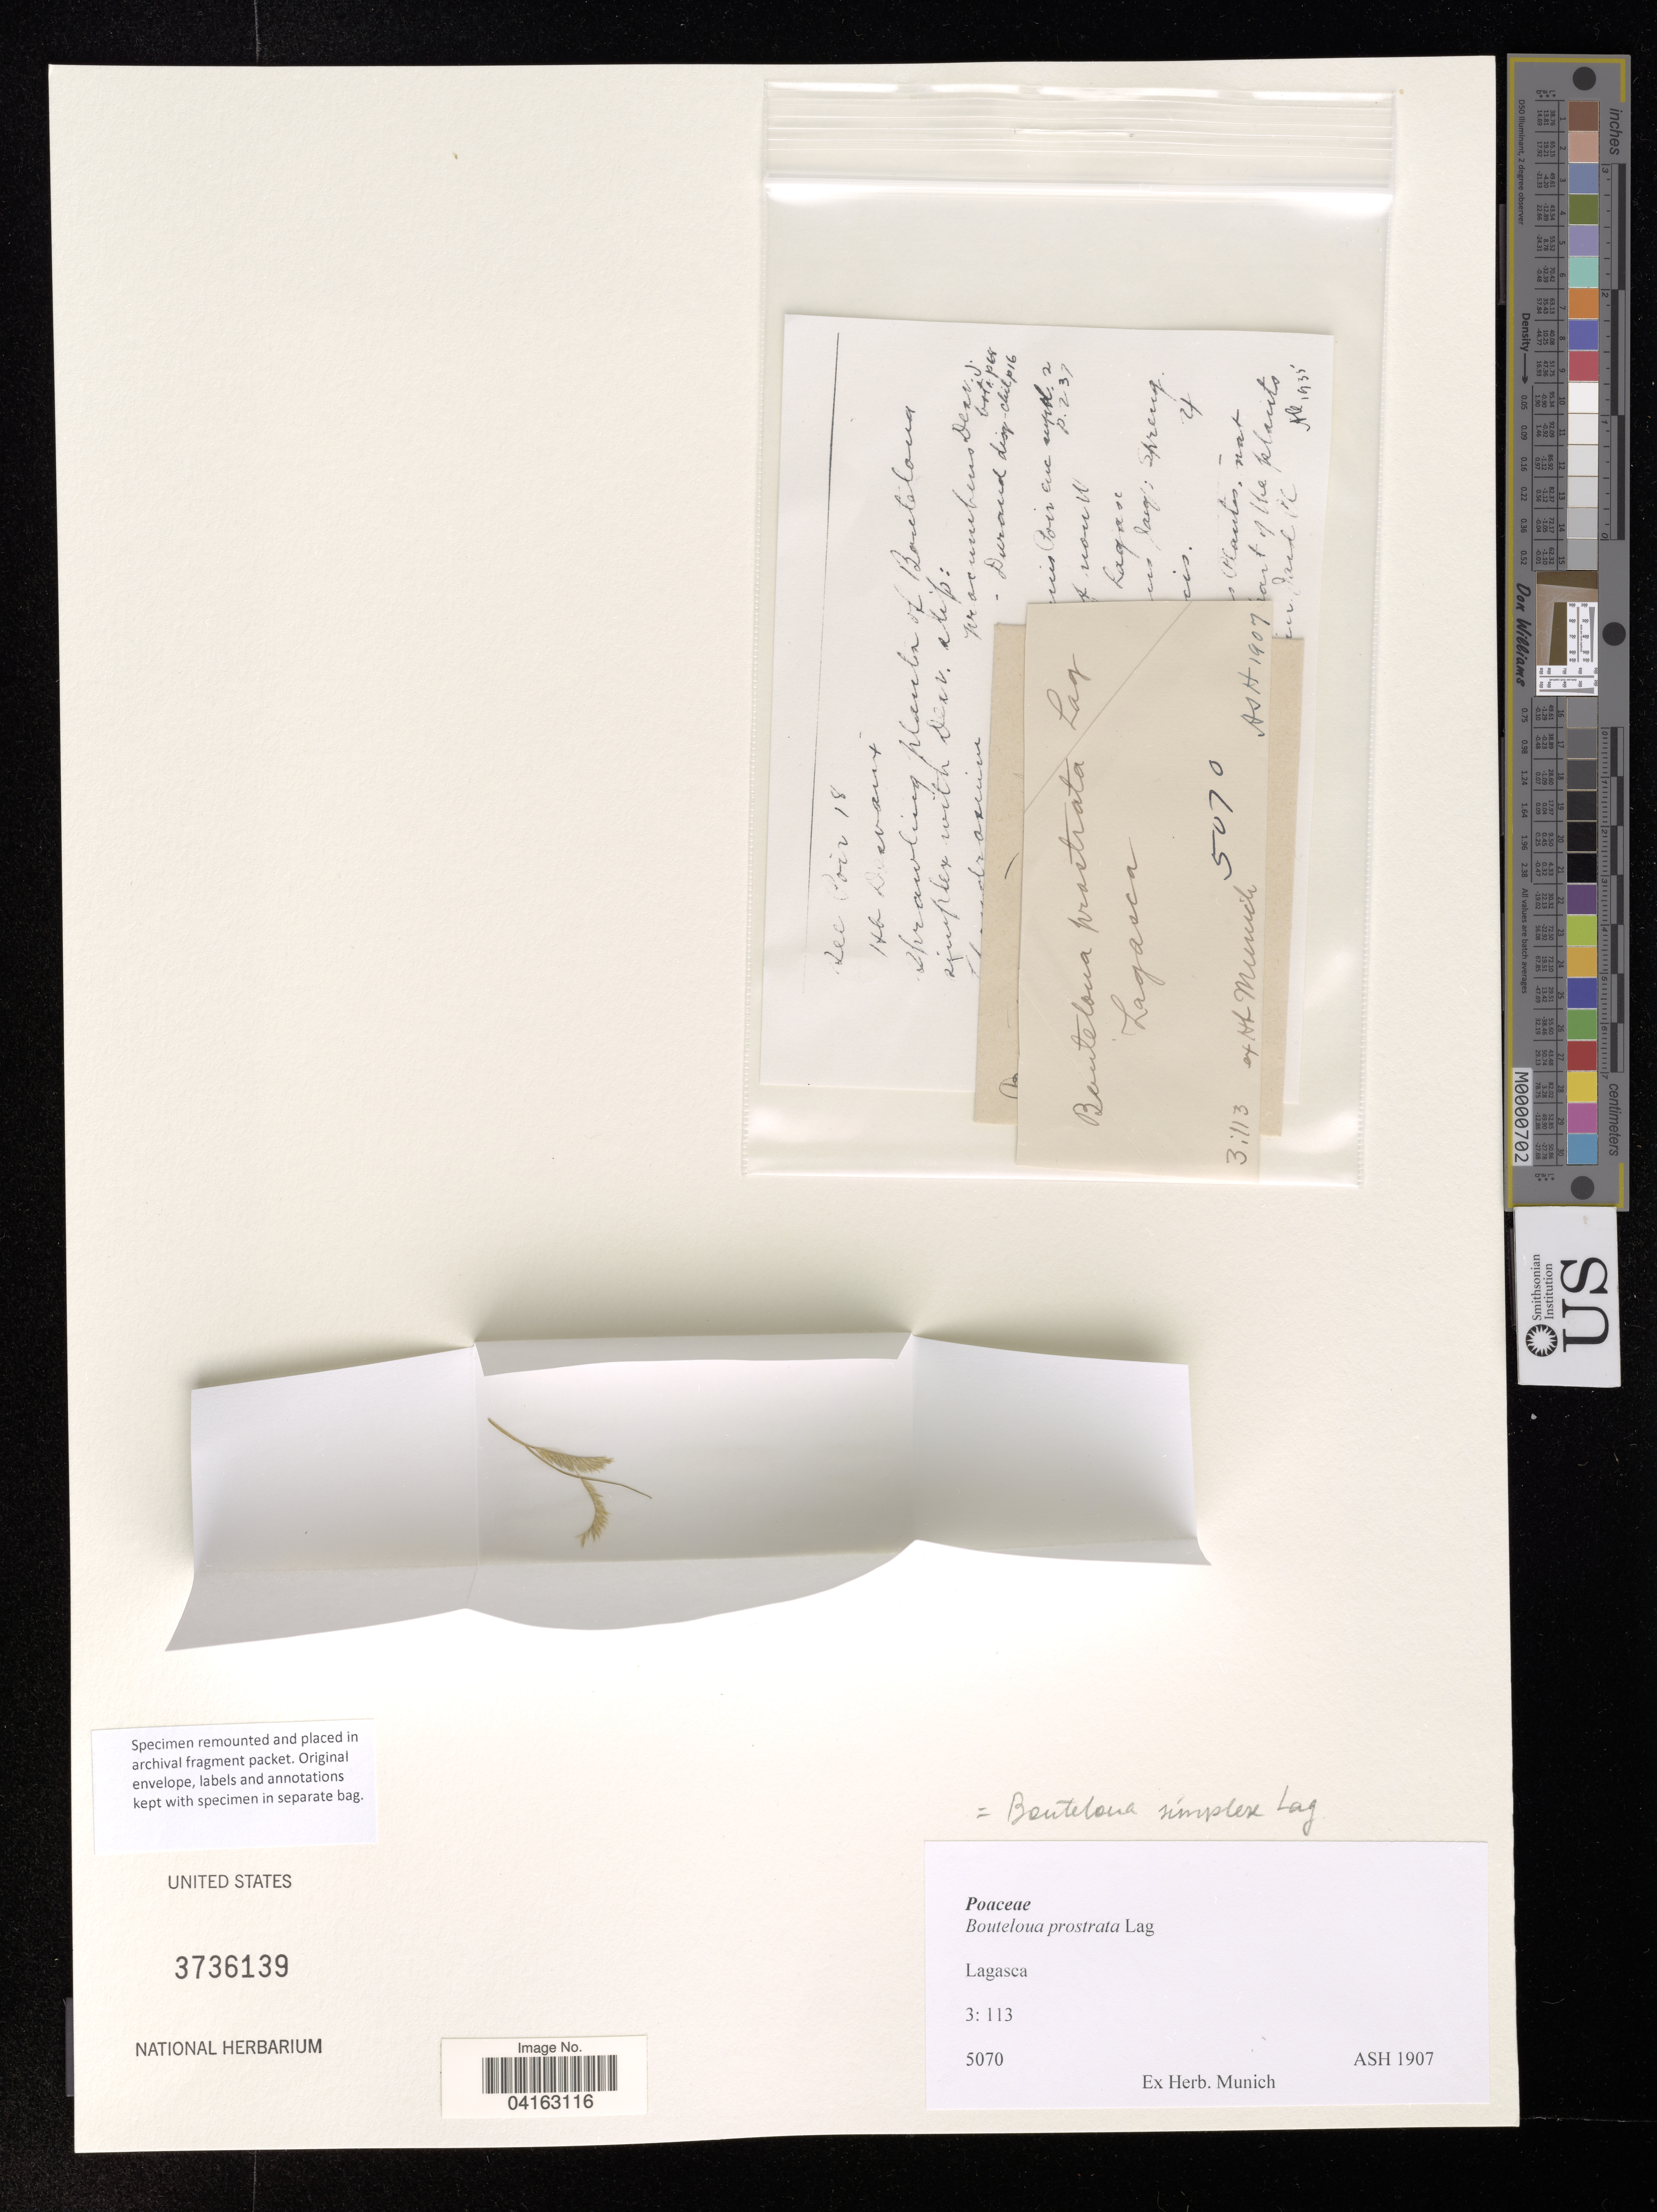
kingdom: Plantae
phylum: Tracheophyta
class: Liliopsida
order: Poales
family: Poaceae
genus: Bouteloua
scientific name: Bouteloua simplex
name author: Lag.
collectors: ex herb. Munich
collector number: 5070?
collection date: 1907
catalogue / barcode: US 3736139